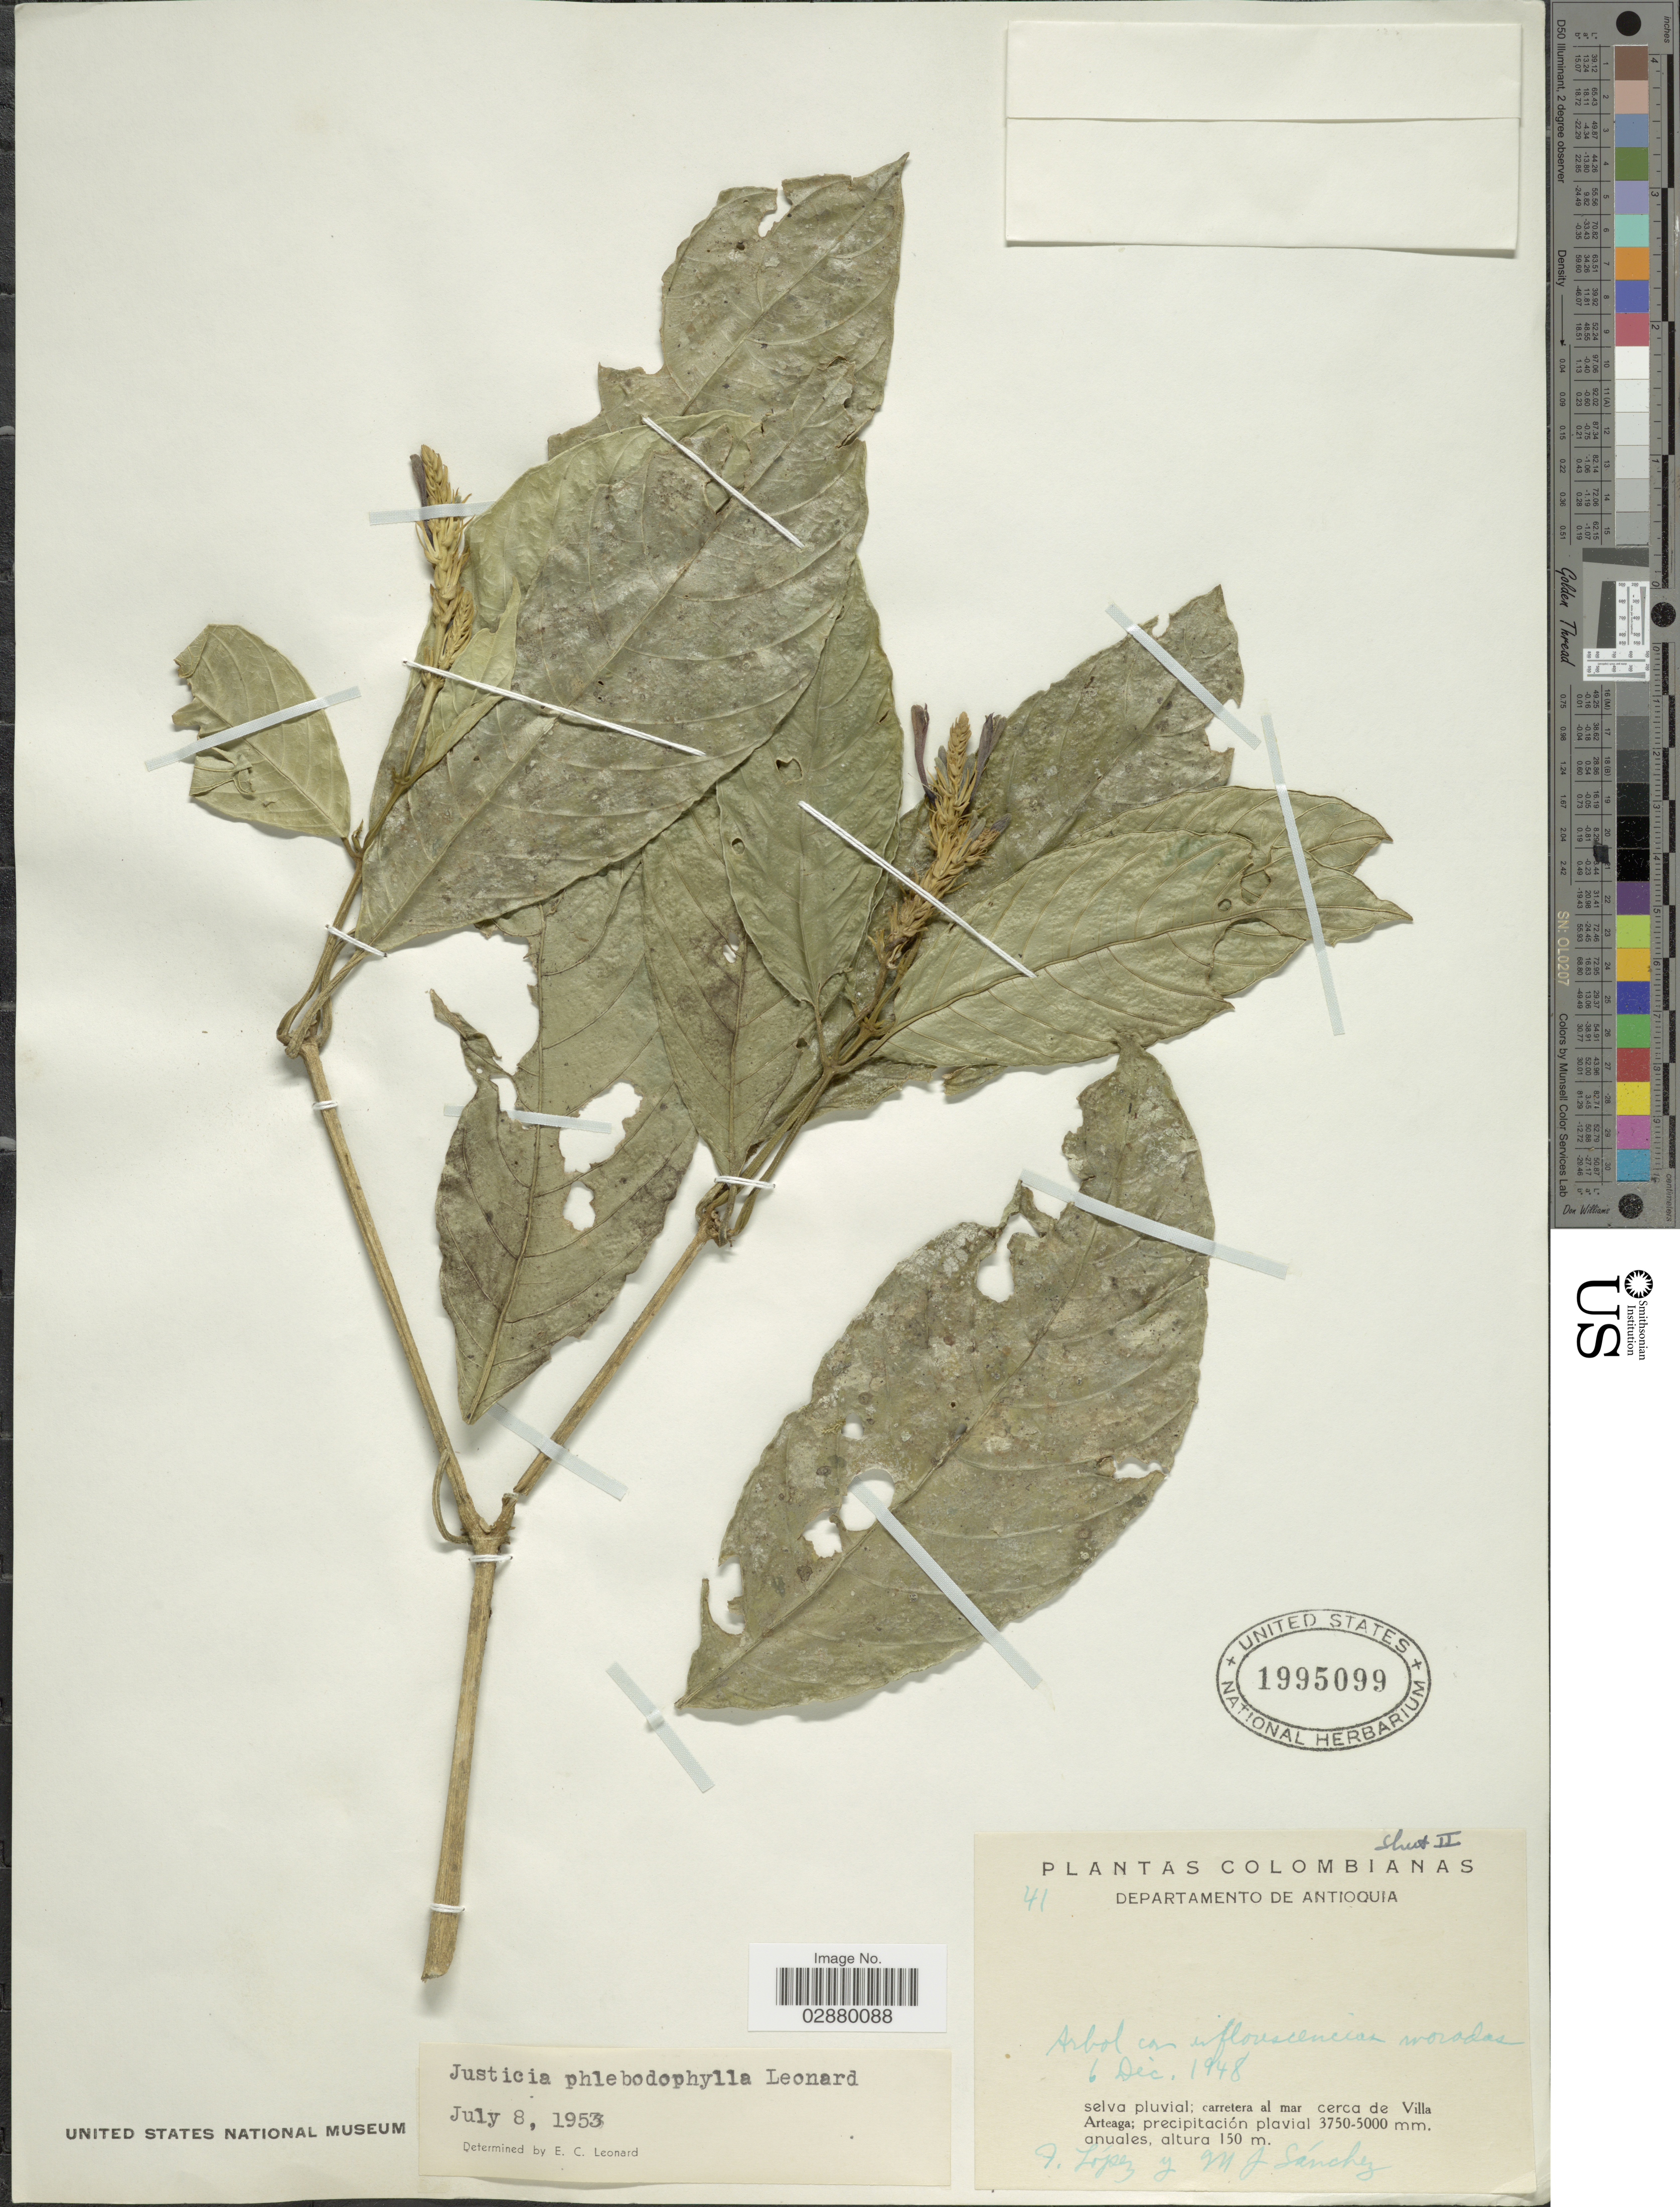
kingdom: Plantae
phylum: Tracheophyta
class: Magnoliopsida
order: Lamiales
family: Acanthaceae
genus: Justicia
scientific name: Justicia phlebophylla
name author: Leonard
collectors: F. Lopéz & M. Sanchez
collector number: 41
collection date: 1948-12-06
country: Colombia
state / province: Antioquia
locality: Departamento de Antioquia. Carretera al mar cerca de Villa Arteaga.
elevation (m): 150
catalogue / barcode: US 1995099